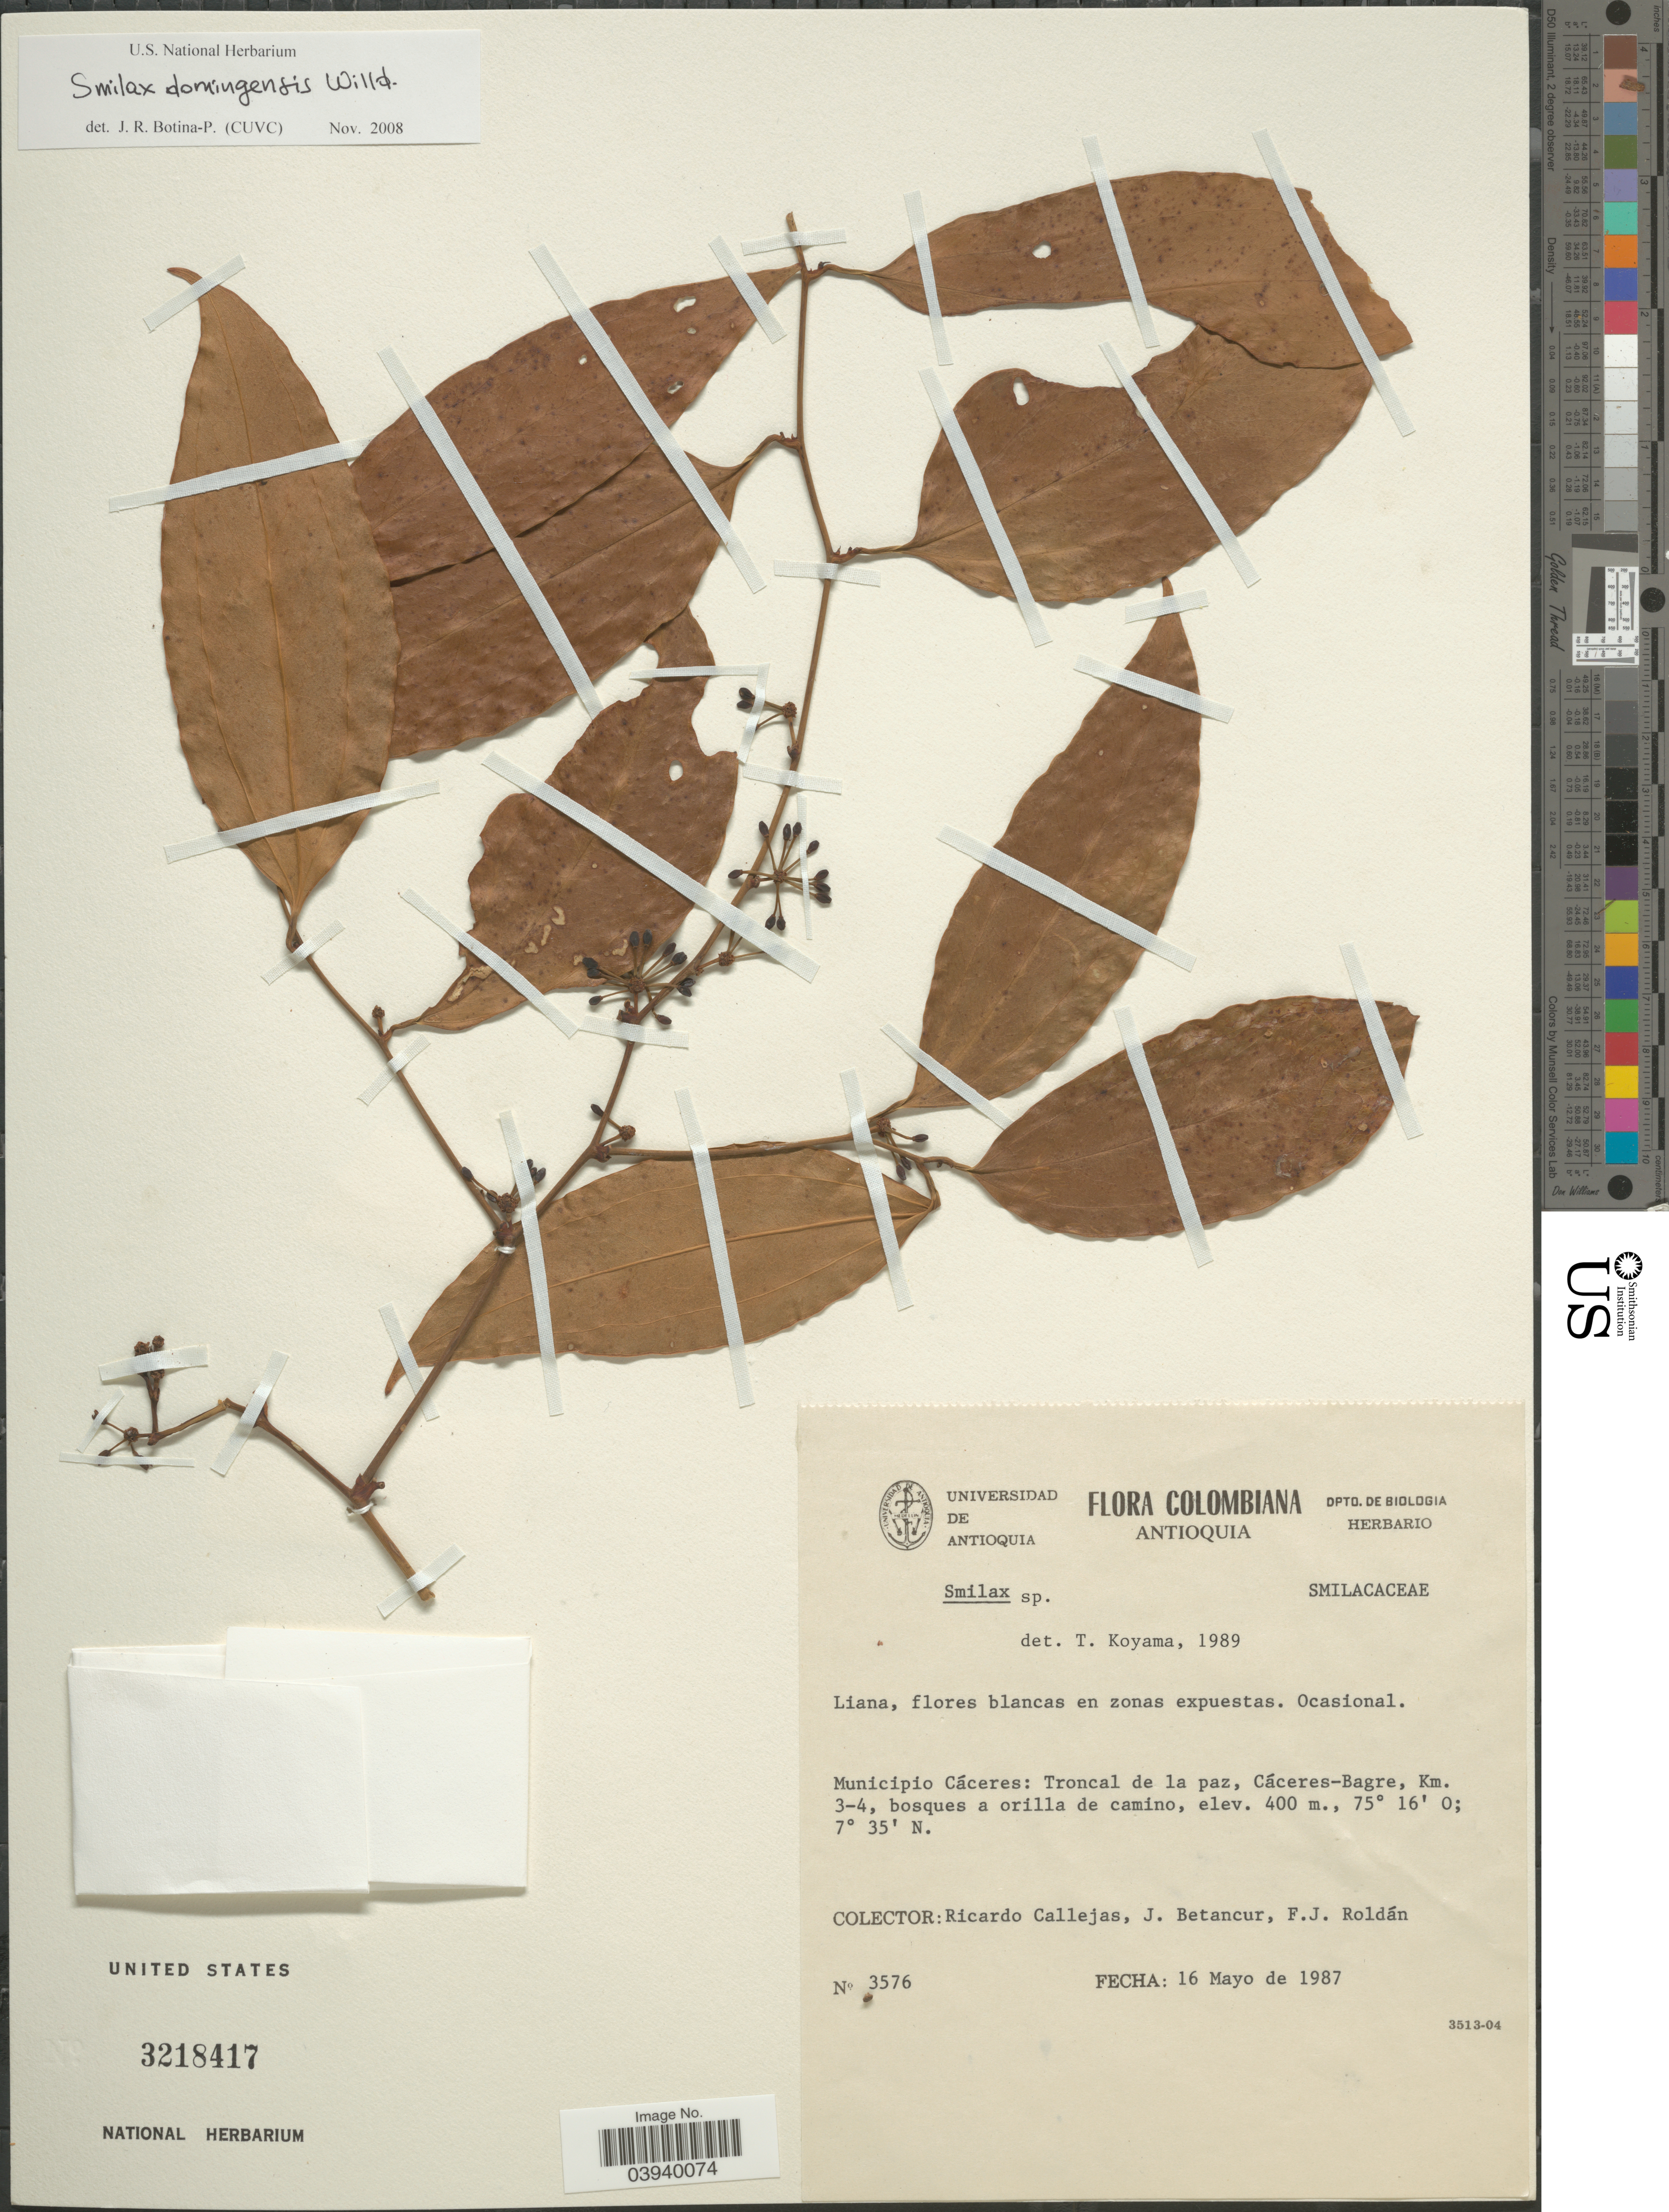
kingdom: Plantae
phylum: Tracheophyta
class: Liliopsida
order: Liliales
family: Smilacaceae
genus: Smilax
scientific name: Smilax domingensis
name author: Willd.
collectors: R. Callejas, J. Betancur & F. J. Roldán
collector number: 3576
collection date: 1987-05-16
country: Colombia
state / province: Antioquia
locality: Municipio Cáceres: Troncal de la paz, Cáceres-Bagre, Km. 3-4, bosques a orilla de camino.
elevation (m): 400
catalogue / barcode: US 3218417